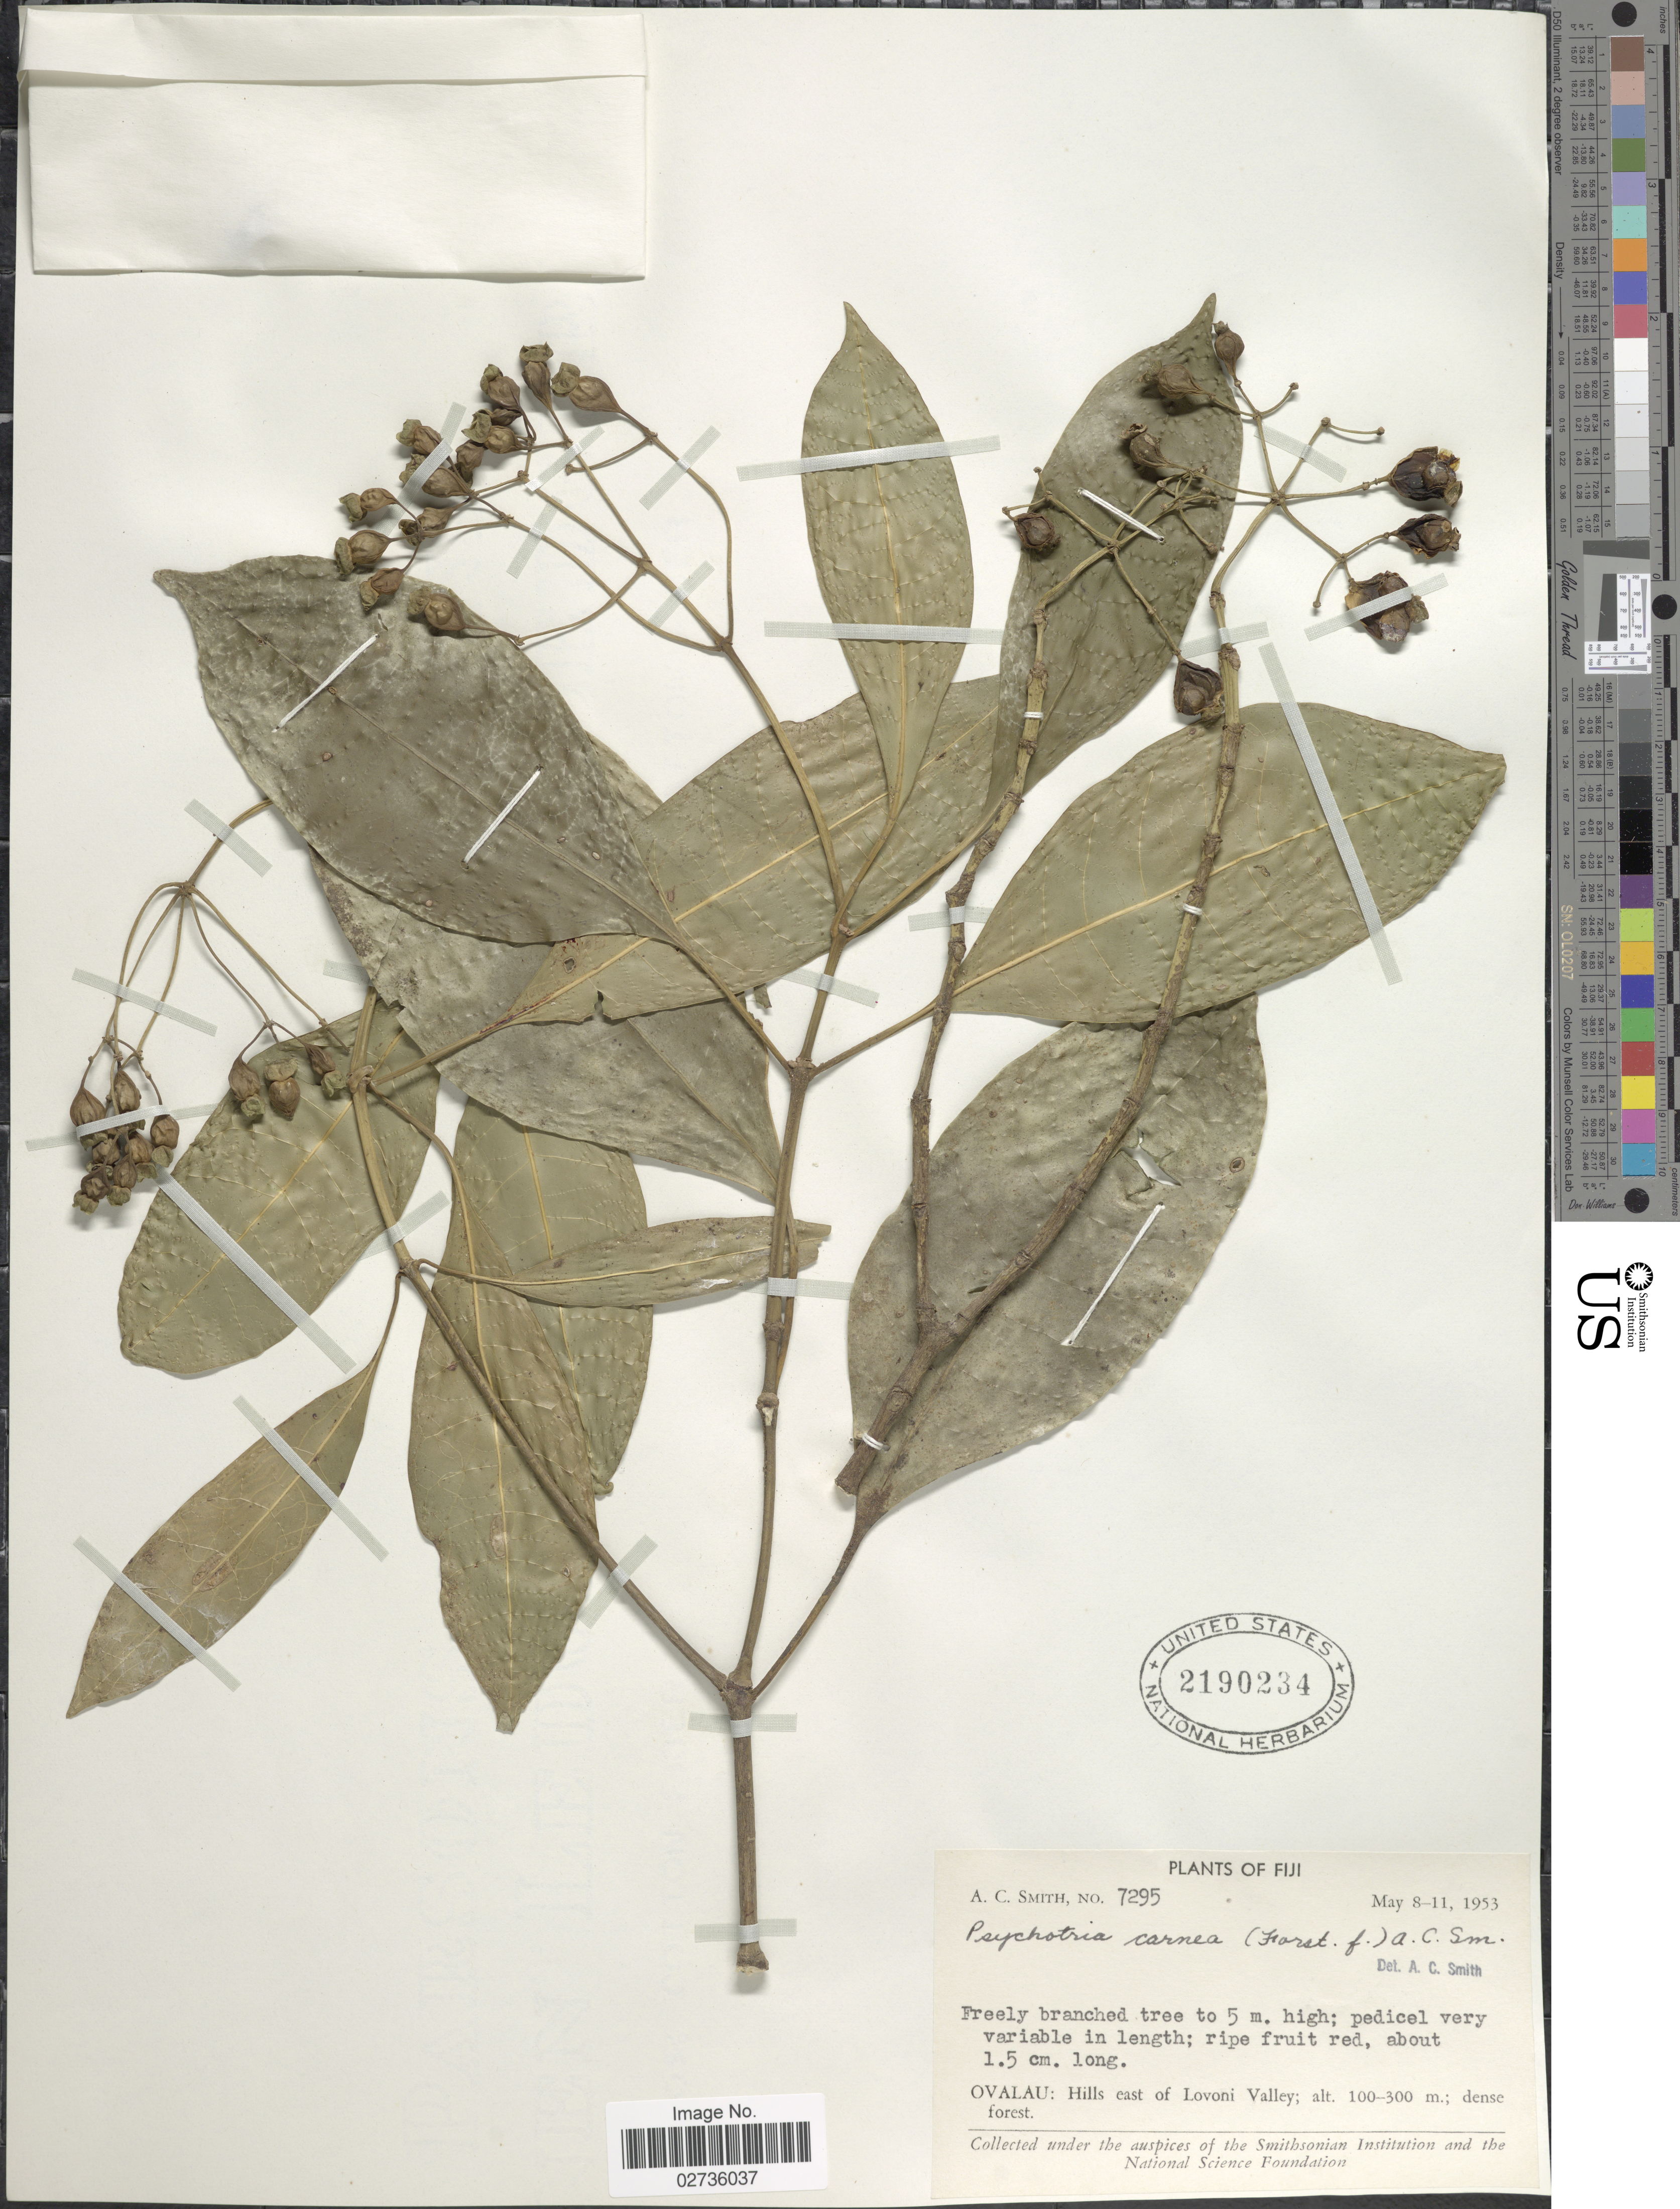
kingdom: Plantae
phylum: Tracheophyta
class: Magnoliopsida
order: Gentianales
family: Rubiaceae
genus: Psychotria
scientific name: Psychotria carnea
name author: (G. Forst.) A.C. Sm.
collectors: A. C. Smith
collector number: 7295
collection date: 1953-05-08/1953-05-11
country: Fiji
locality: Ovalau: Hills east of Lovoni Valley.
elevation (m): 100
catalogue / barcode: US 2190234